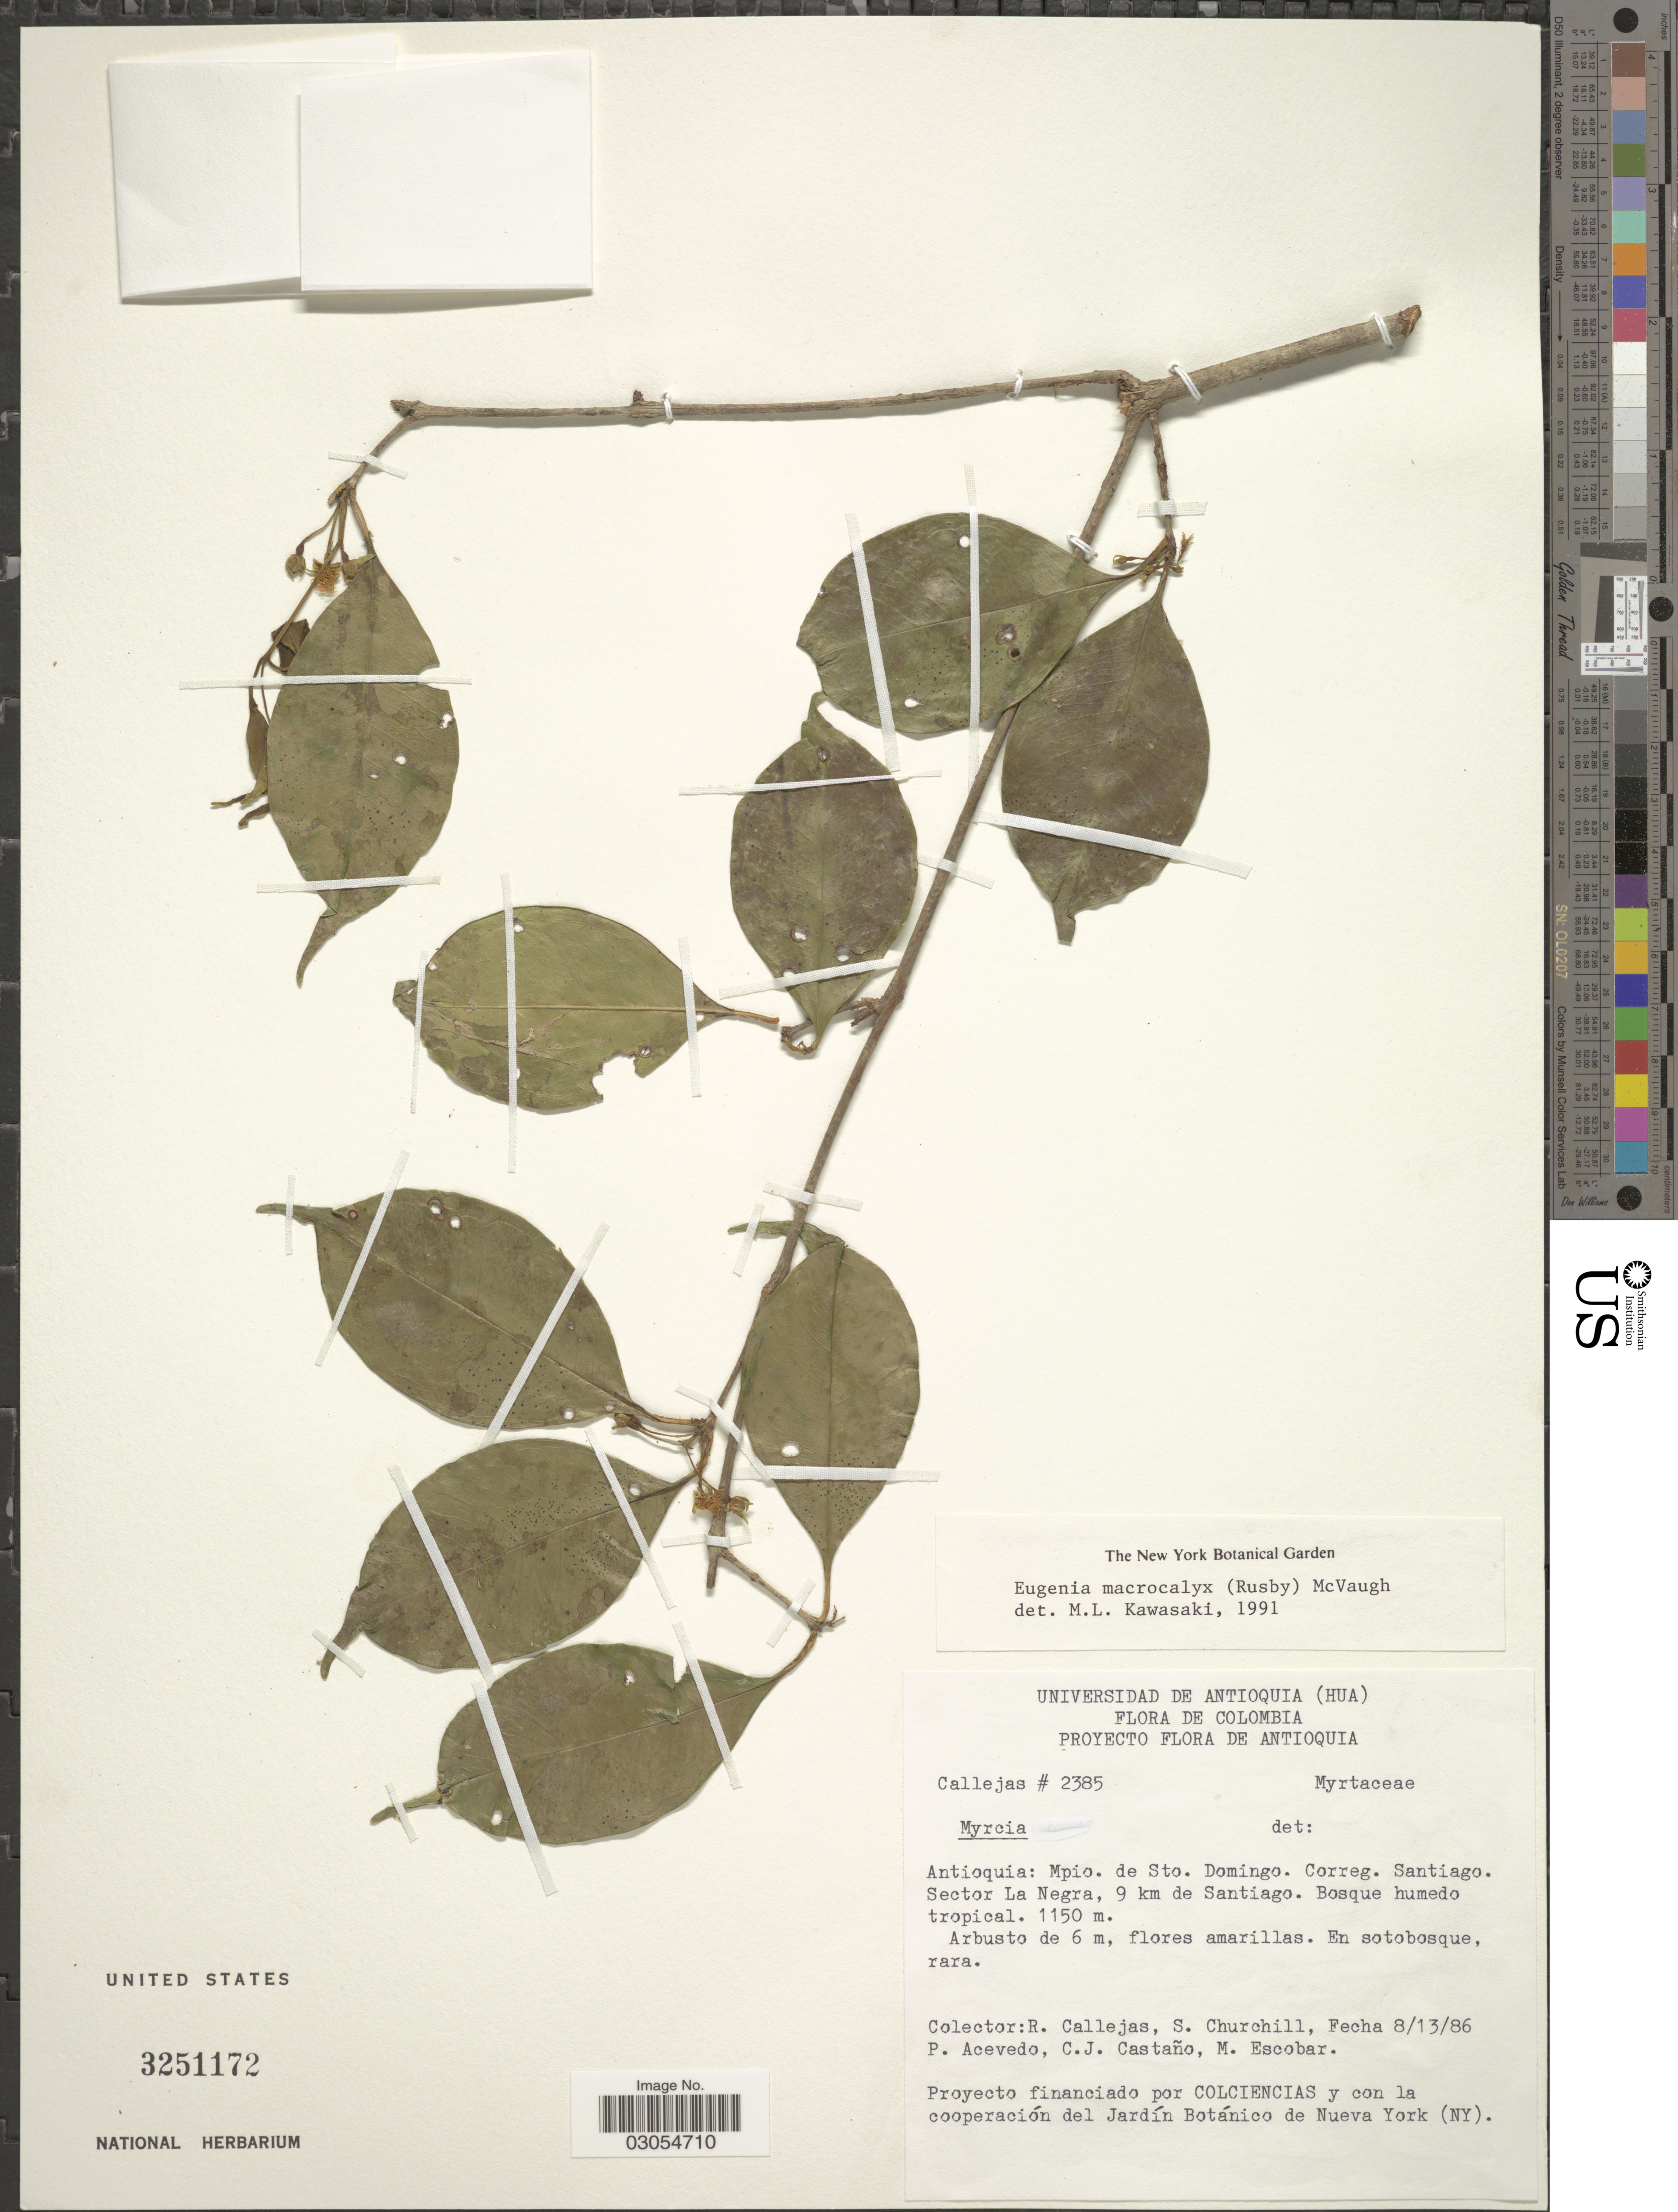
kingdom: Plantae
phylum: Tracheophyta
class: Magnoliopsida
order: Myrtales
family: Myrtaceae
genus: Eugenia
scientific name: Eugenia wentii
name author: Amshoff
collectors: R. Callejas, S. Churchill, P. Acevedo-Rodr., C. Castaño & M. Escobar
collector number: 2385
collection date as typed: Transcribed d/m/y: 13/8/86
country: Colombia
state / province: Antioquia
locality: Mpio. de Sto. Domingo. Correg. Santiago. Sector La Negra, 9 km de Santiago.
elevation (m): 1150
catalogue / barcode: US 3251172